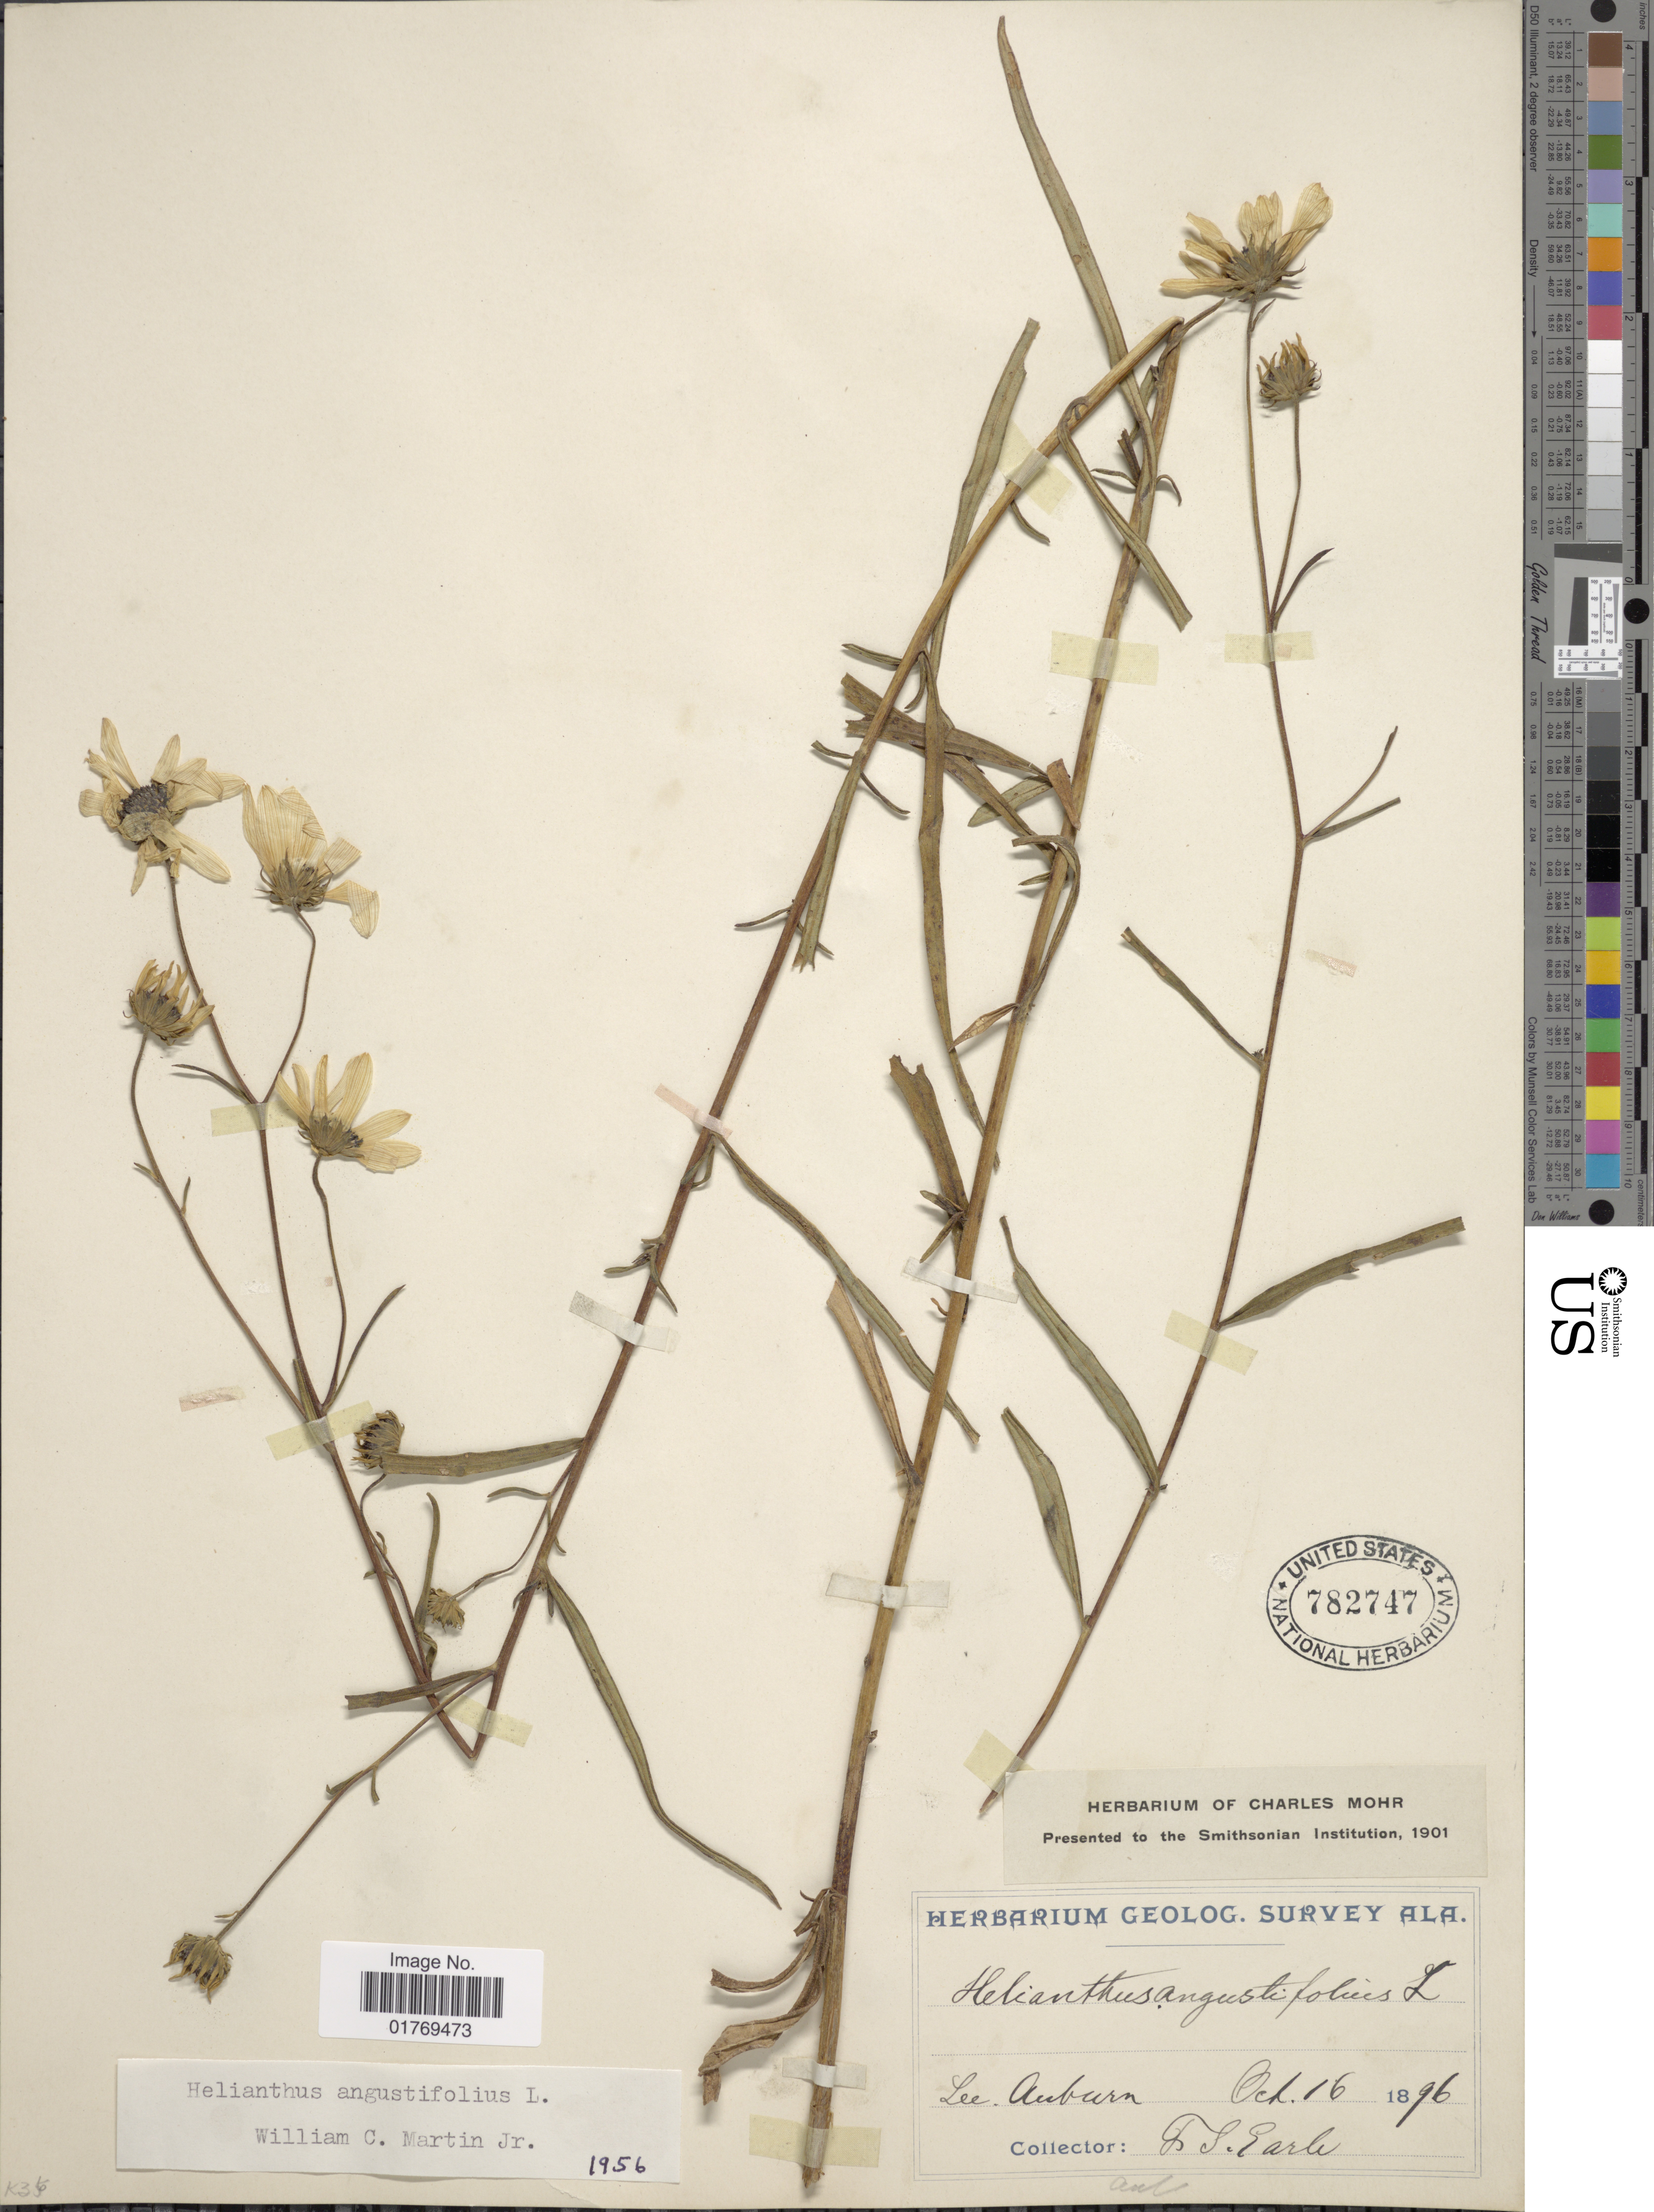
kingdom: Plantae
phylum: Tracheophyta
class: Magnoliopsida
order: Asterales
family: Asteraceae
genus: Helianthus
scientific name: Helianthus angustifolius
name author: L.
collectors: F. S. Earle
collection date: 1896-10-16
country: United States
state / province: Alabama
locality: Lee, Auburn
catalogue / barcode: US 782747